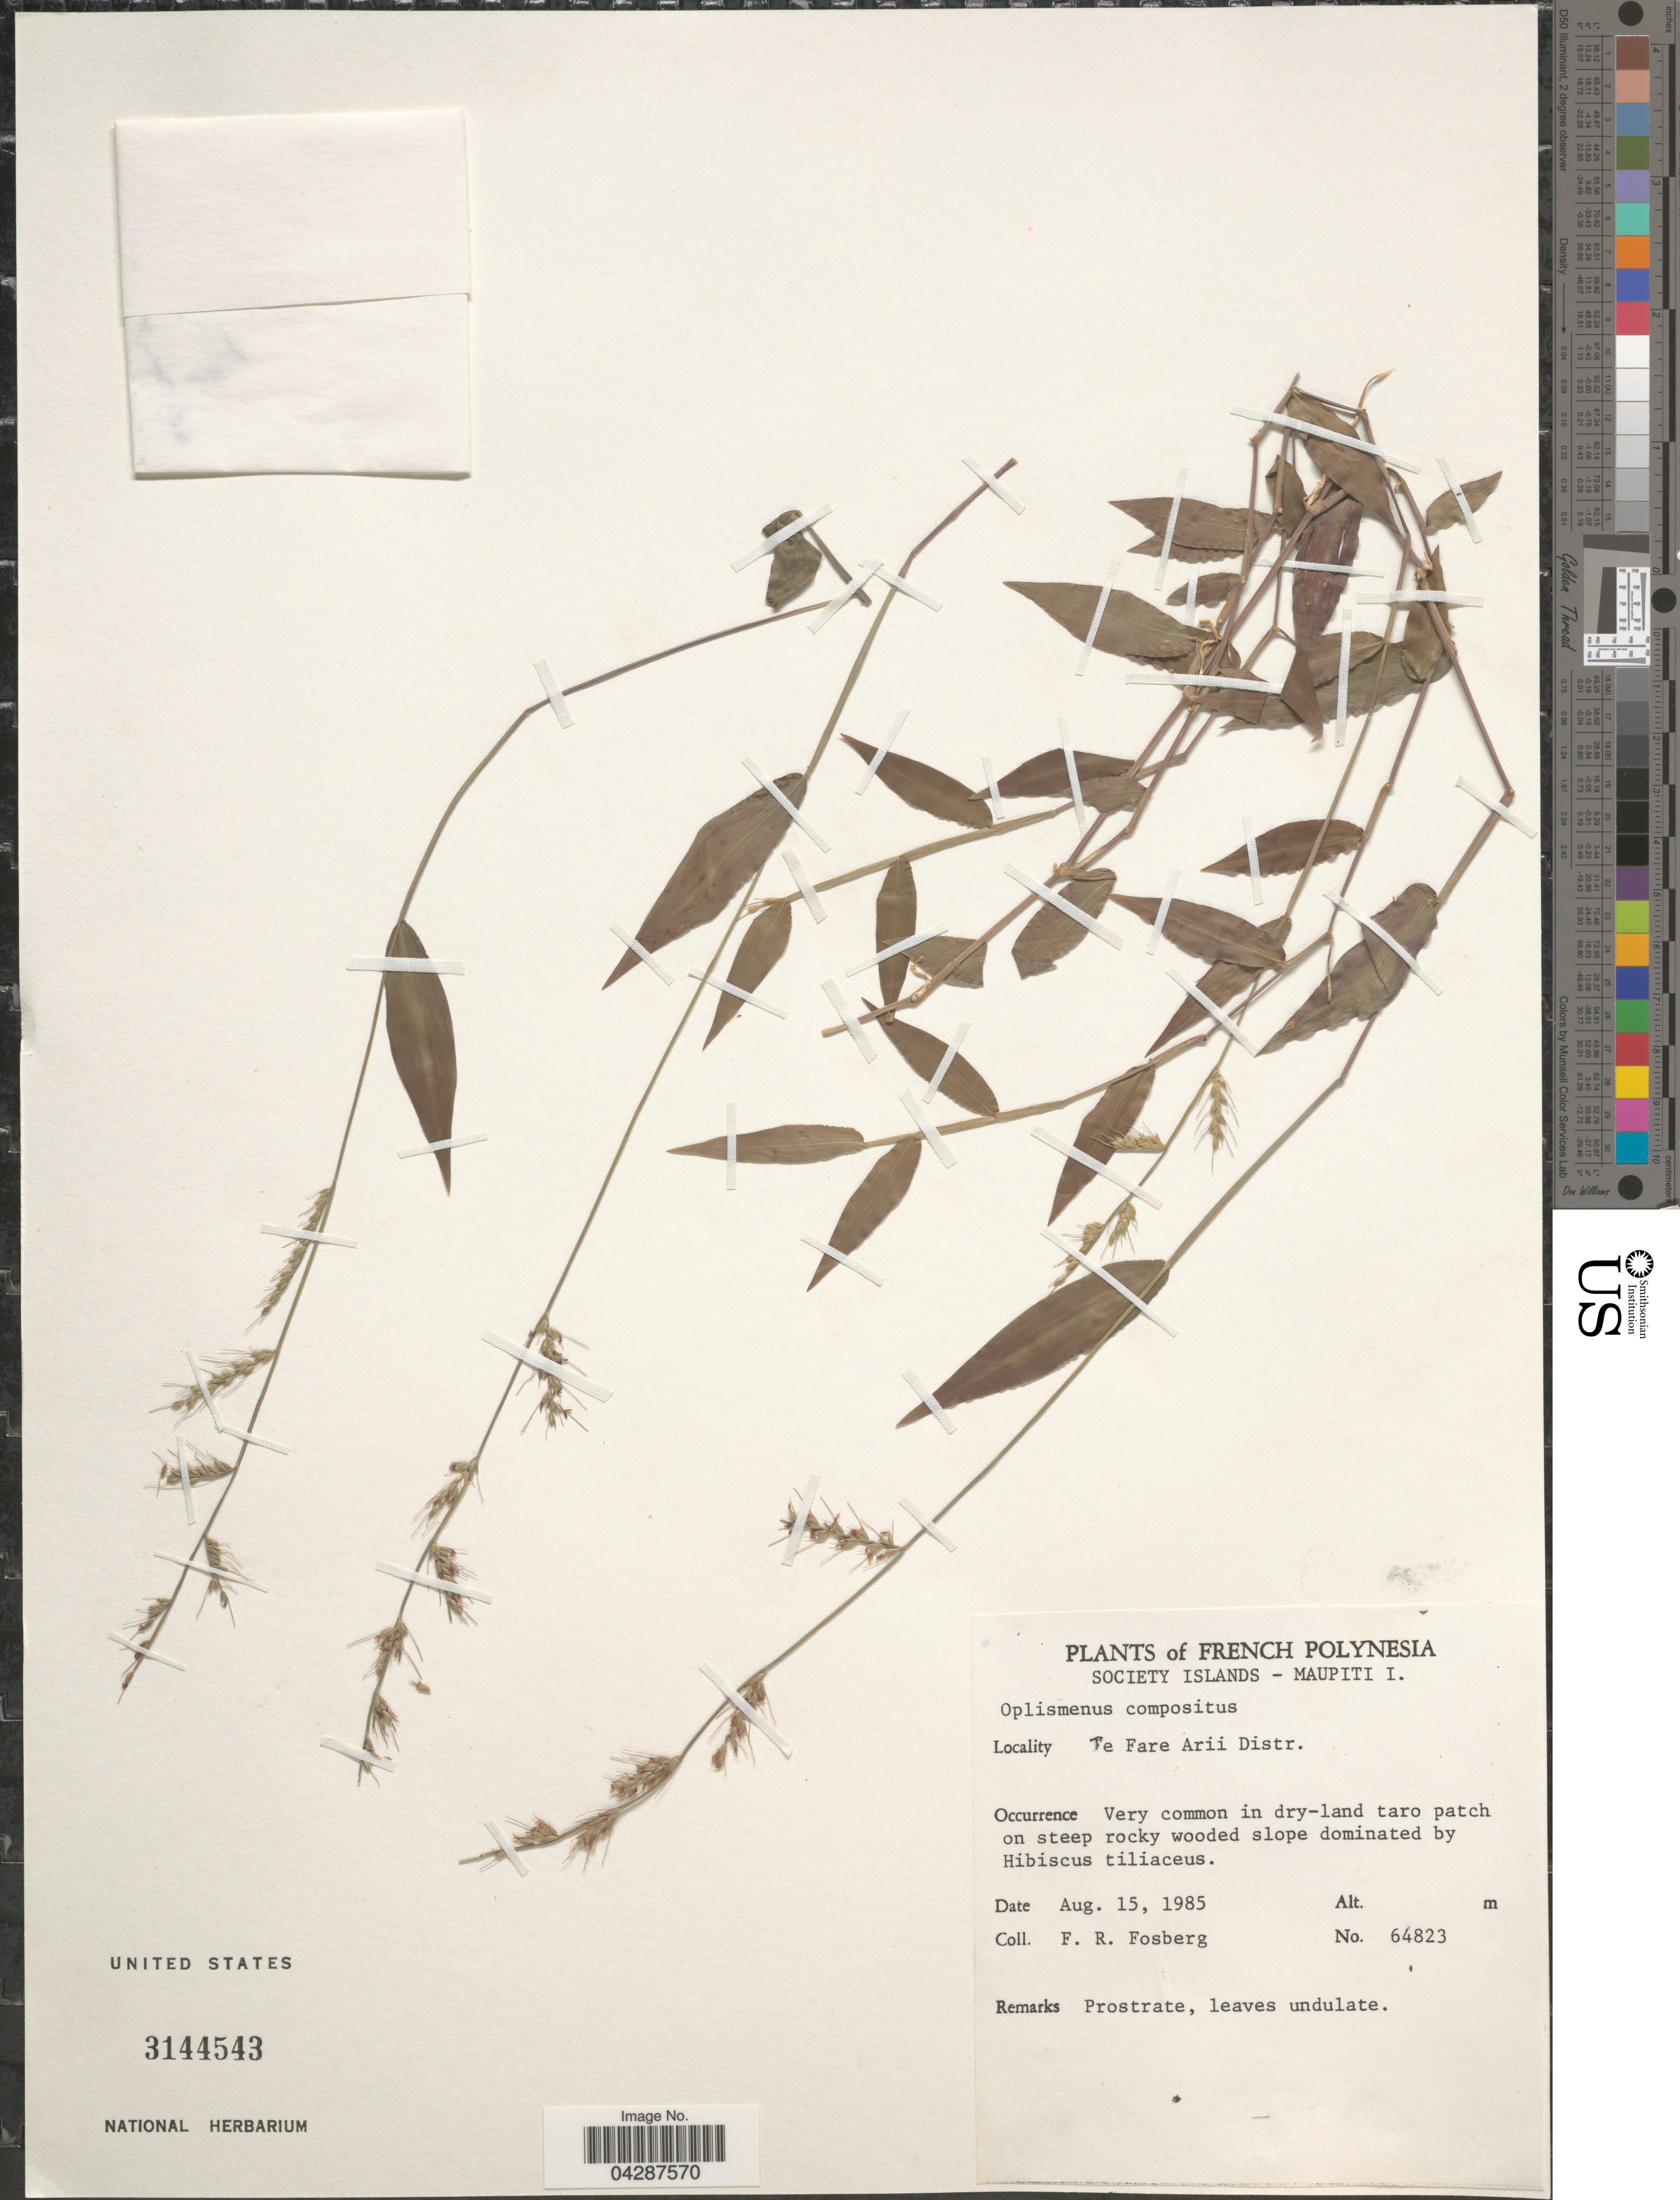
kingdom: Plantae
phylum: Tracheophyta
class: Liliopsida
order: Poales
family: Poaceae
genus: Oplismenus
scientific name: Oplismenus compositus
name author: (L.) P. Beauv.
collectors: F. R. Fosberg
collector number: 64823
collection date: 1985-08-15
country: French Polynesia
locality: Society Islands - Maupiti I. Fe Fare Arii Distr.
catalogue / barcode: US 3144543